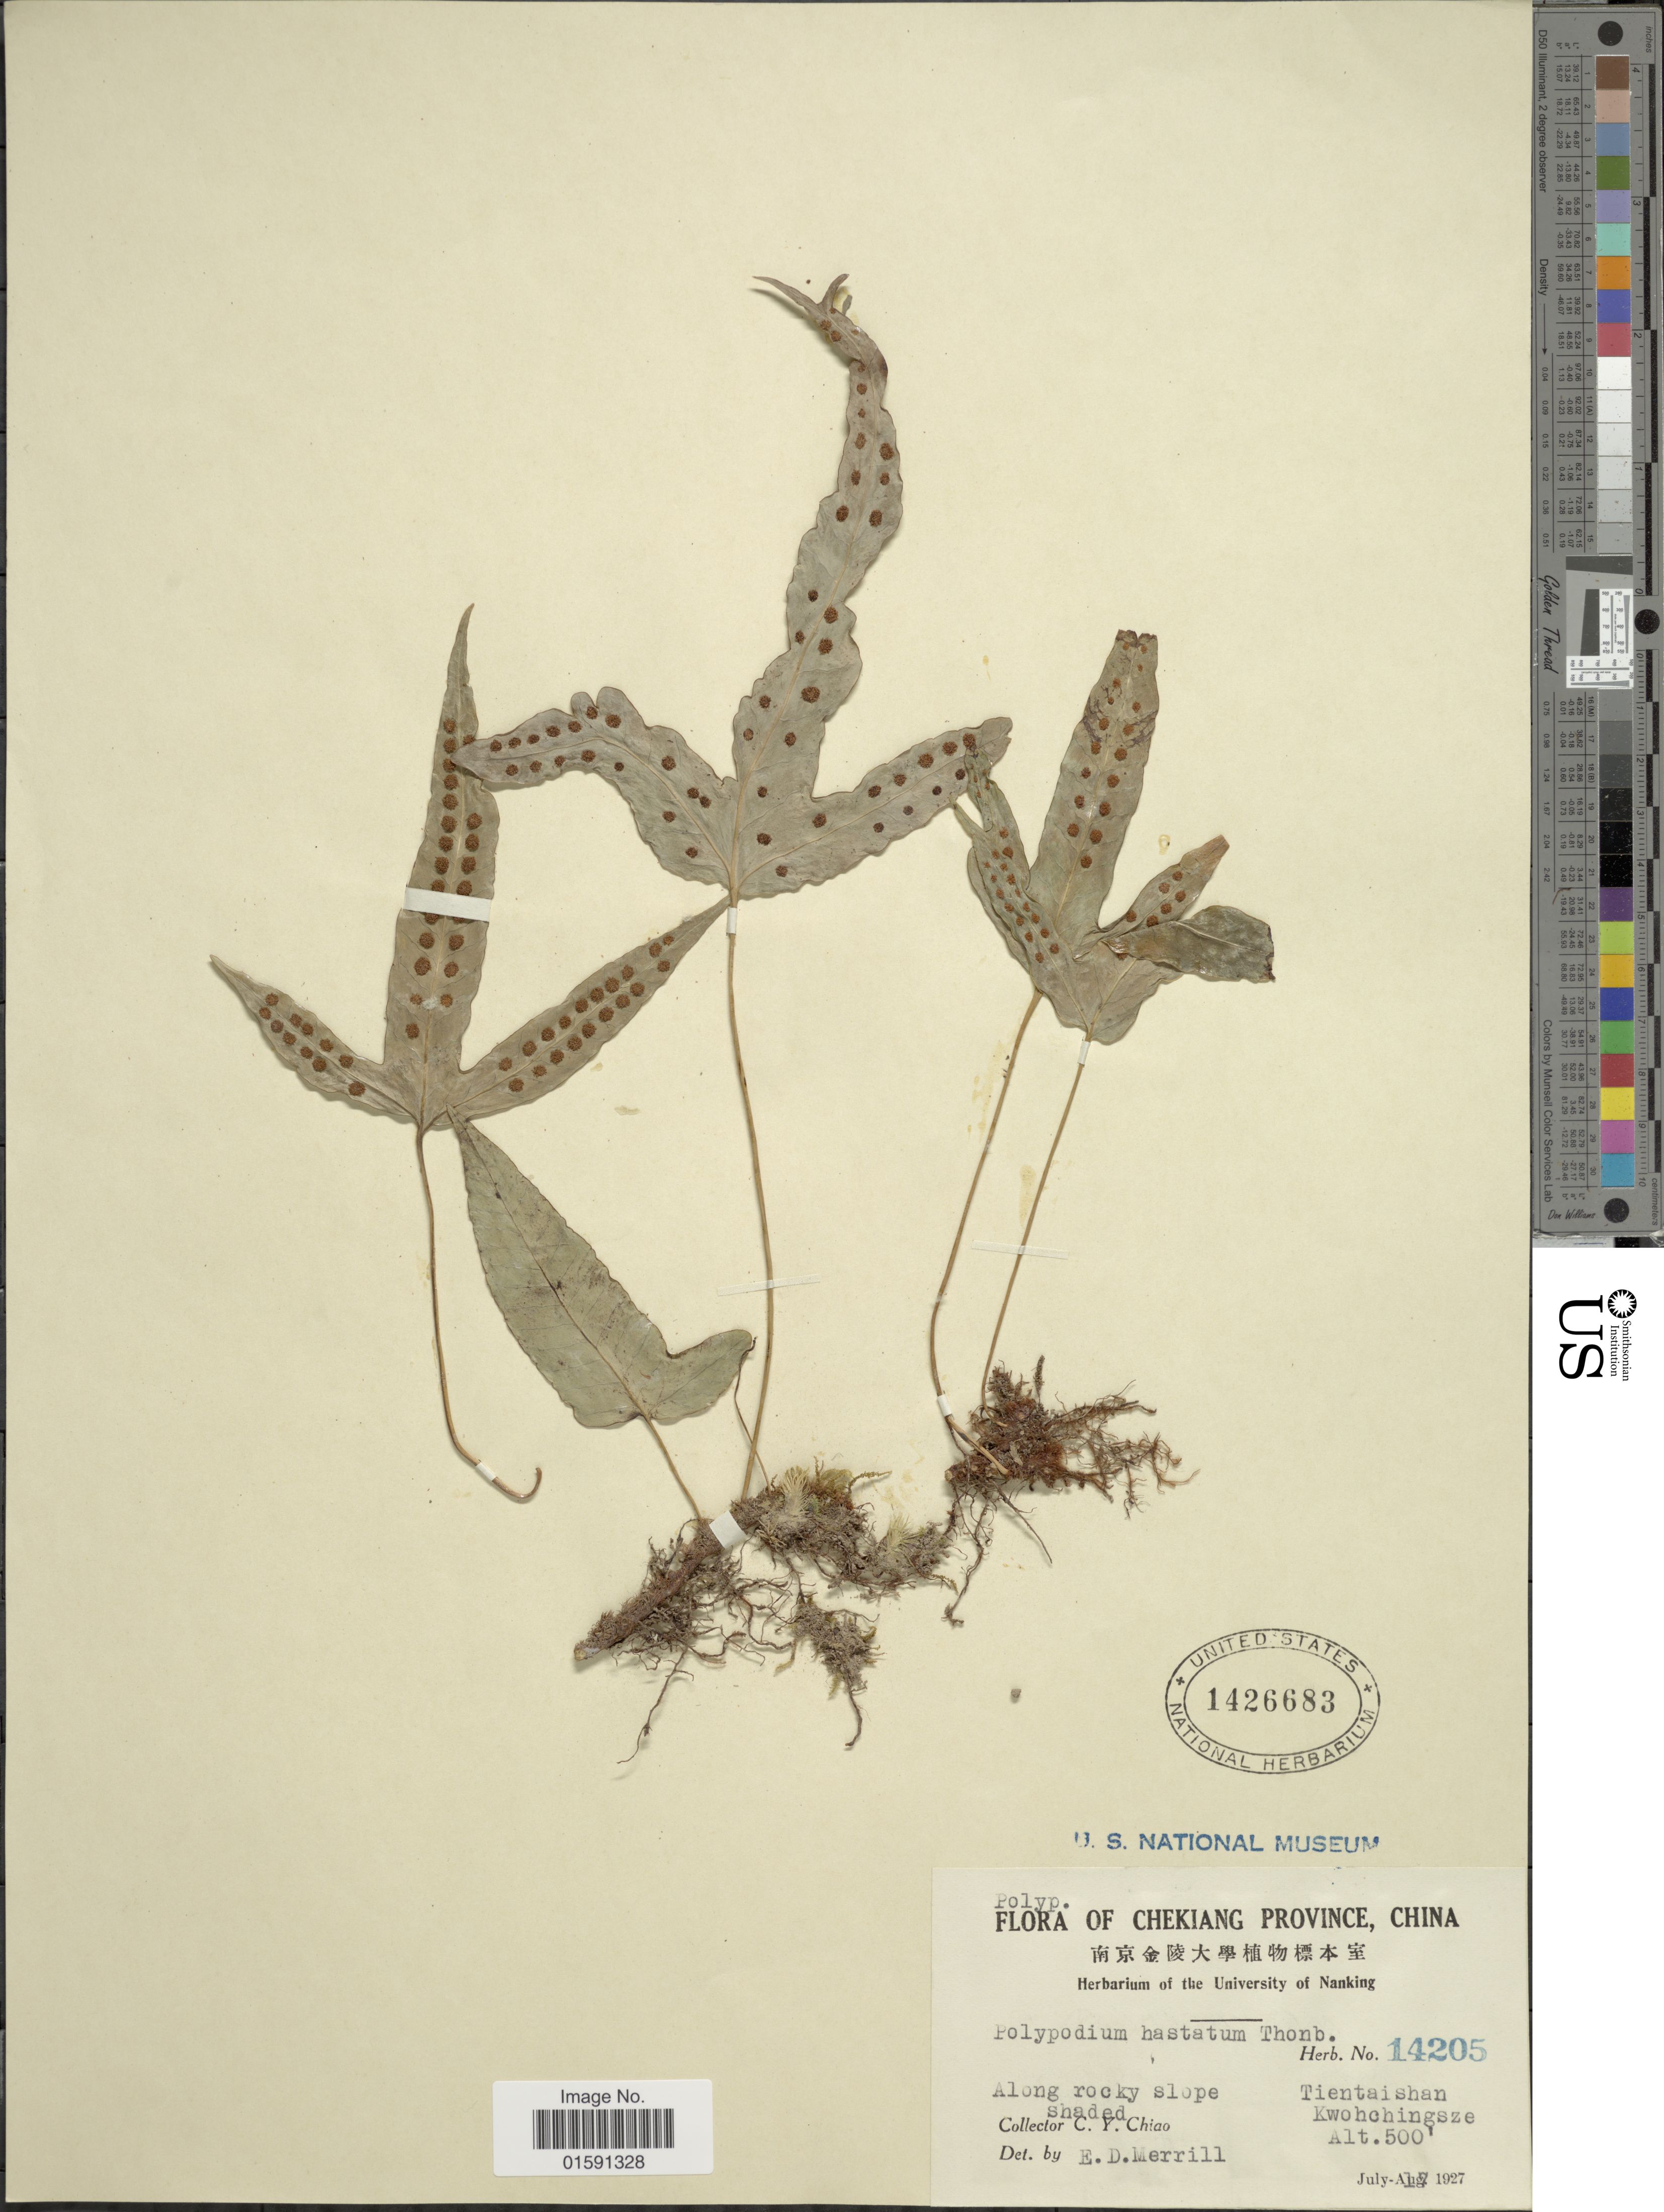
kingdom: Plantae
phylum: Tracheophyta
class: Polypodiopsida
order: Polypodiales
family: Polypodiaceae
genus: Selliguea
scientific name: Selliguea hastata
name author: (Thunb.) Fraser-Jenk.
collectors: C. Y. Chiao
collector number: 14205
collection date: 1927-07-17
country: China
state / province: Zhejiang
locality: Chekiang Province, Tientaishan, Kwohchingsze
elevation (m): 152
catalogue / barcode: US 1426683